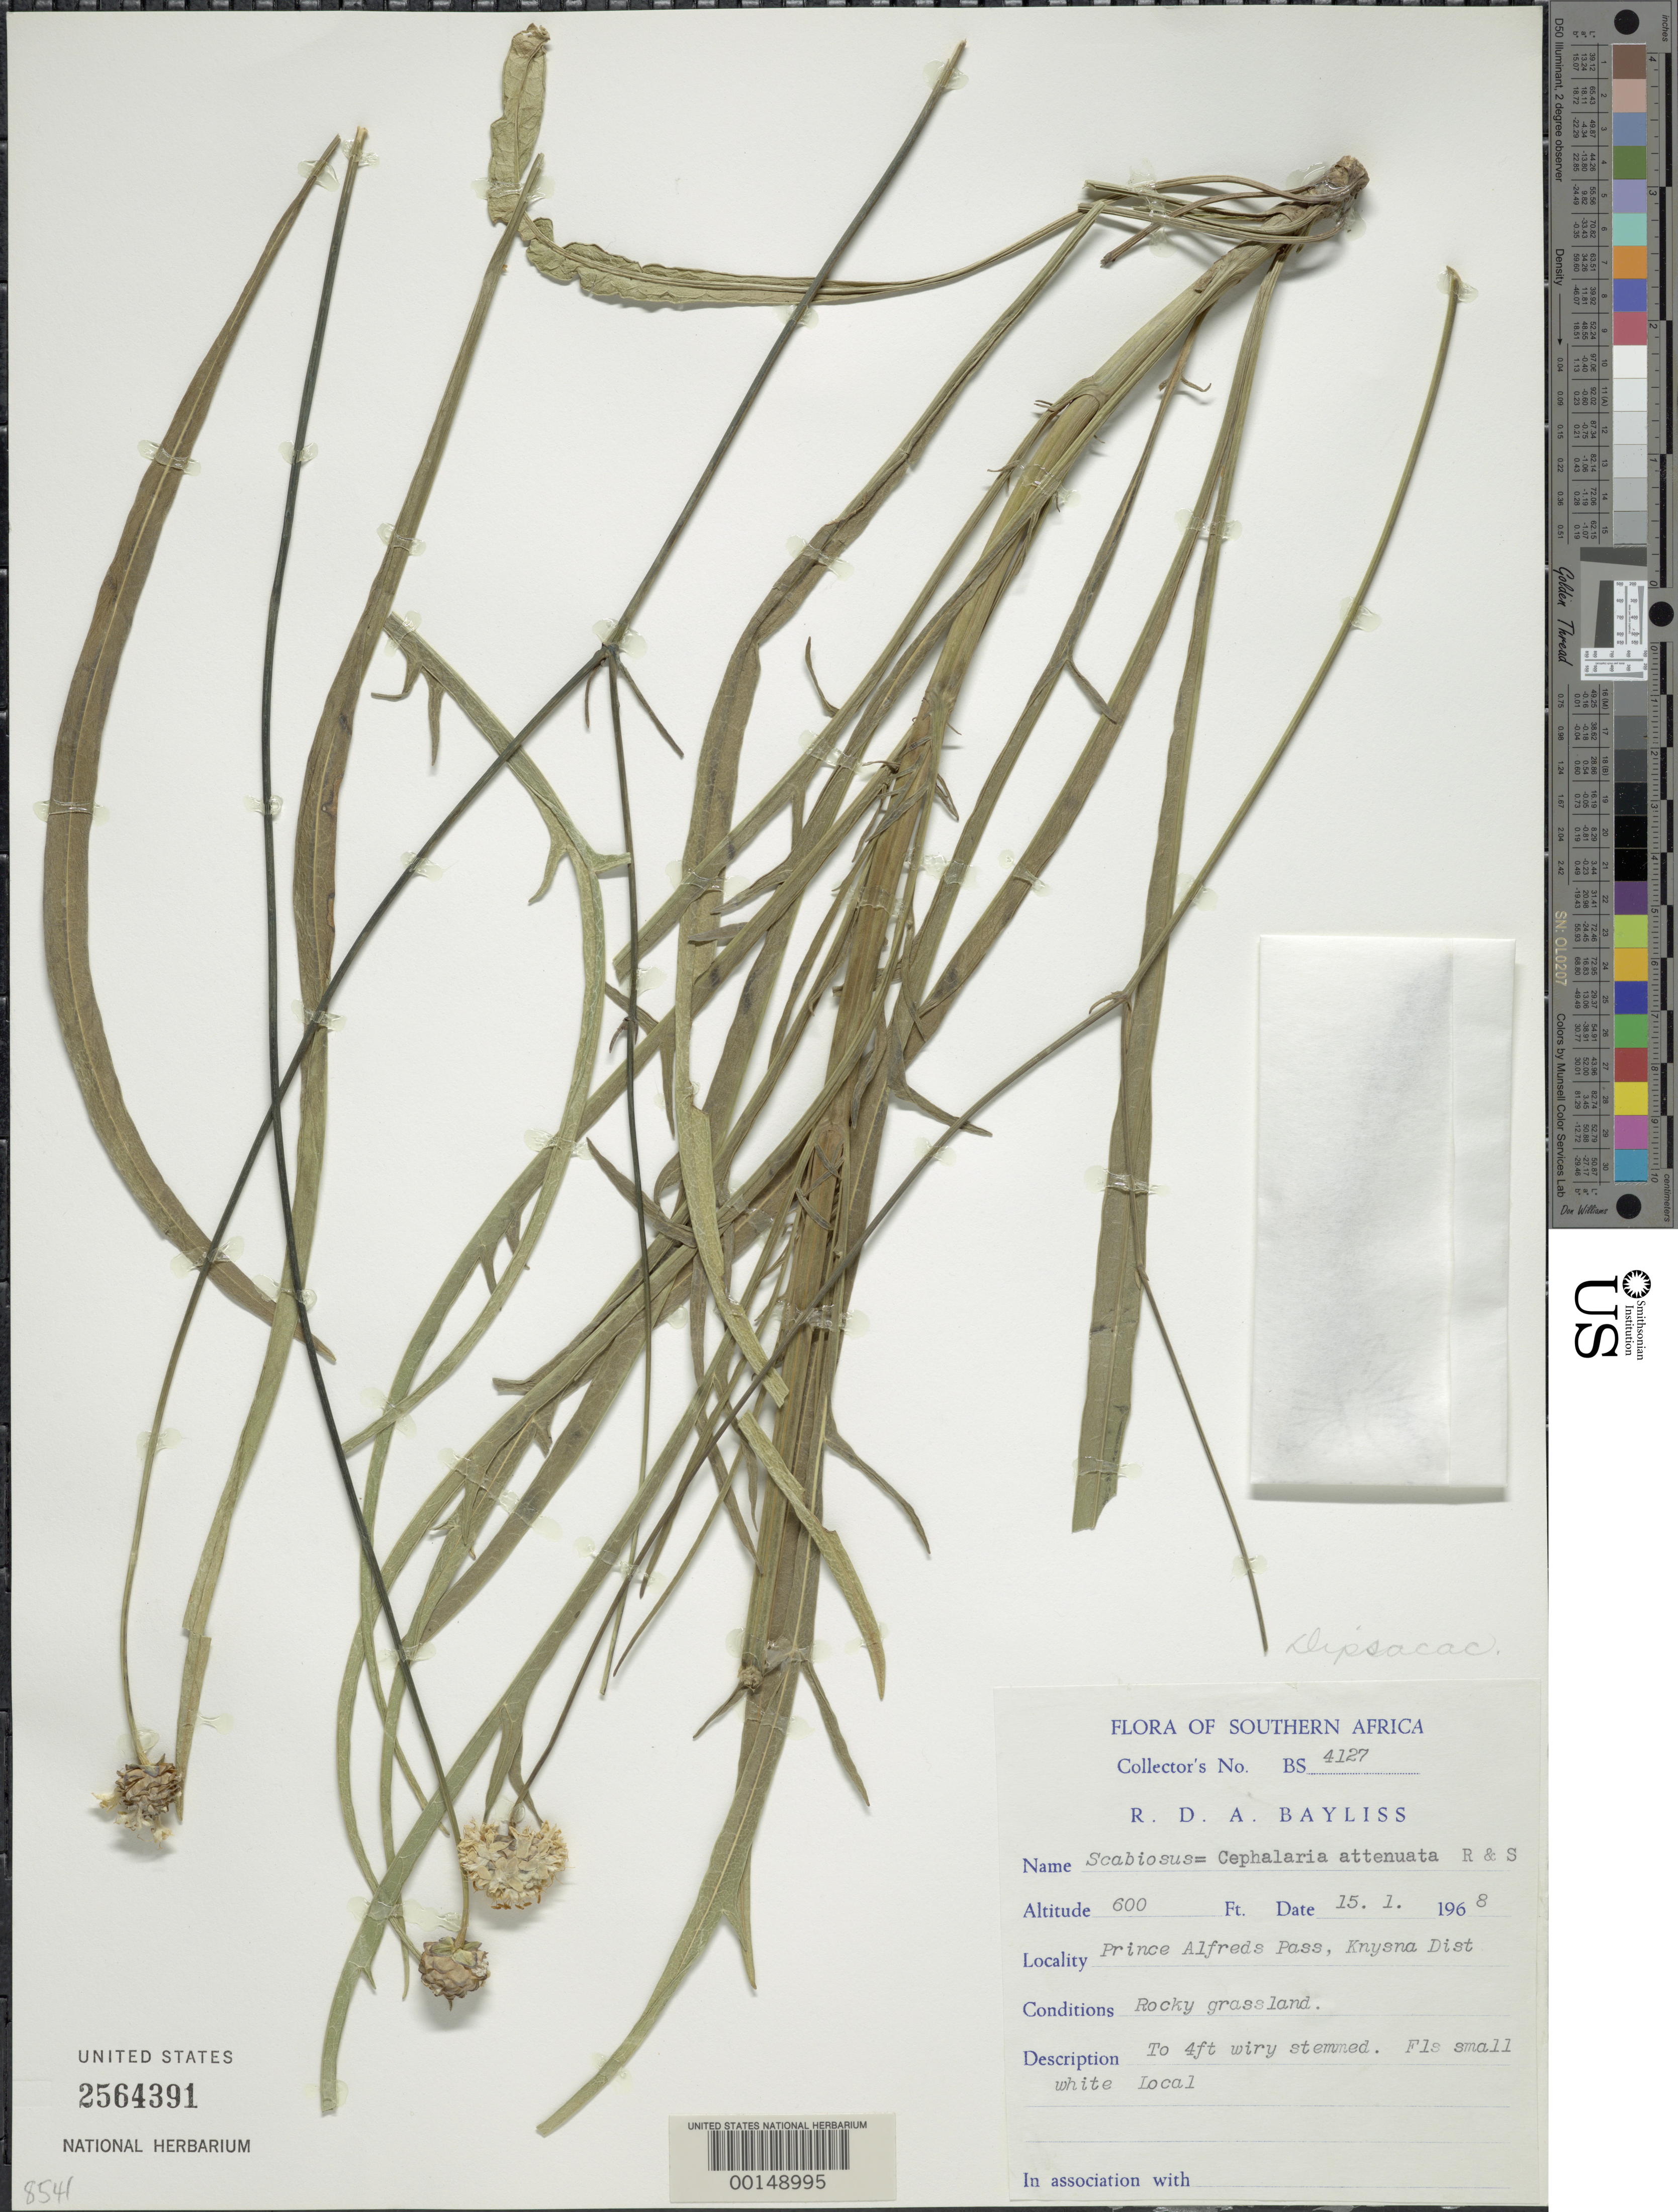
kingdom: Plantae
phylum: Tracheophyta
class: Magnoliopsida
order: Dipsacales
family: Caprifoliaceae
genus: Cephalaria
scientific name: Cephalaria attenuata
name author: (L. f.) Roem.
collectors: R. Bayliss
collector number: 4127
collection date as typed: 15 Jan 1968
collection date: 1968-01-15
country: South Africa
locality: Prince Alfreds Pass, Knysna Dist.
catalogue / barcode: US 2564391